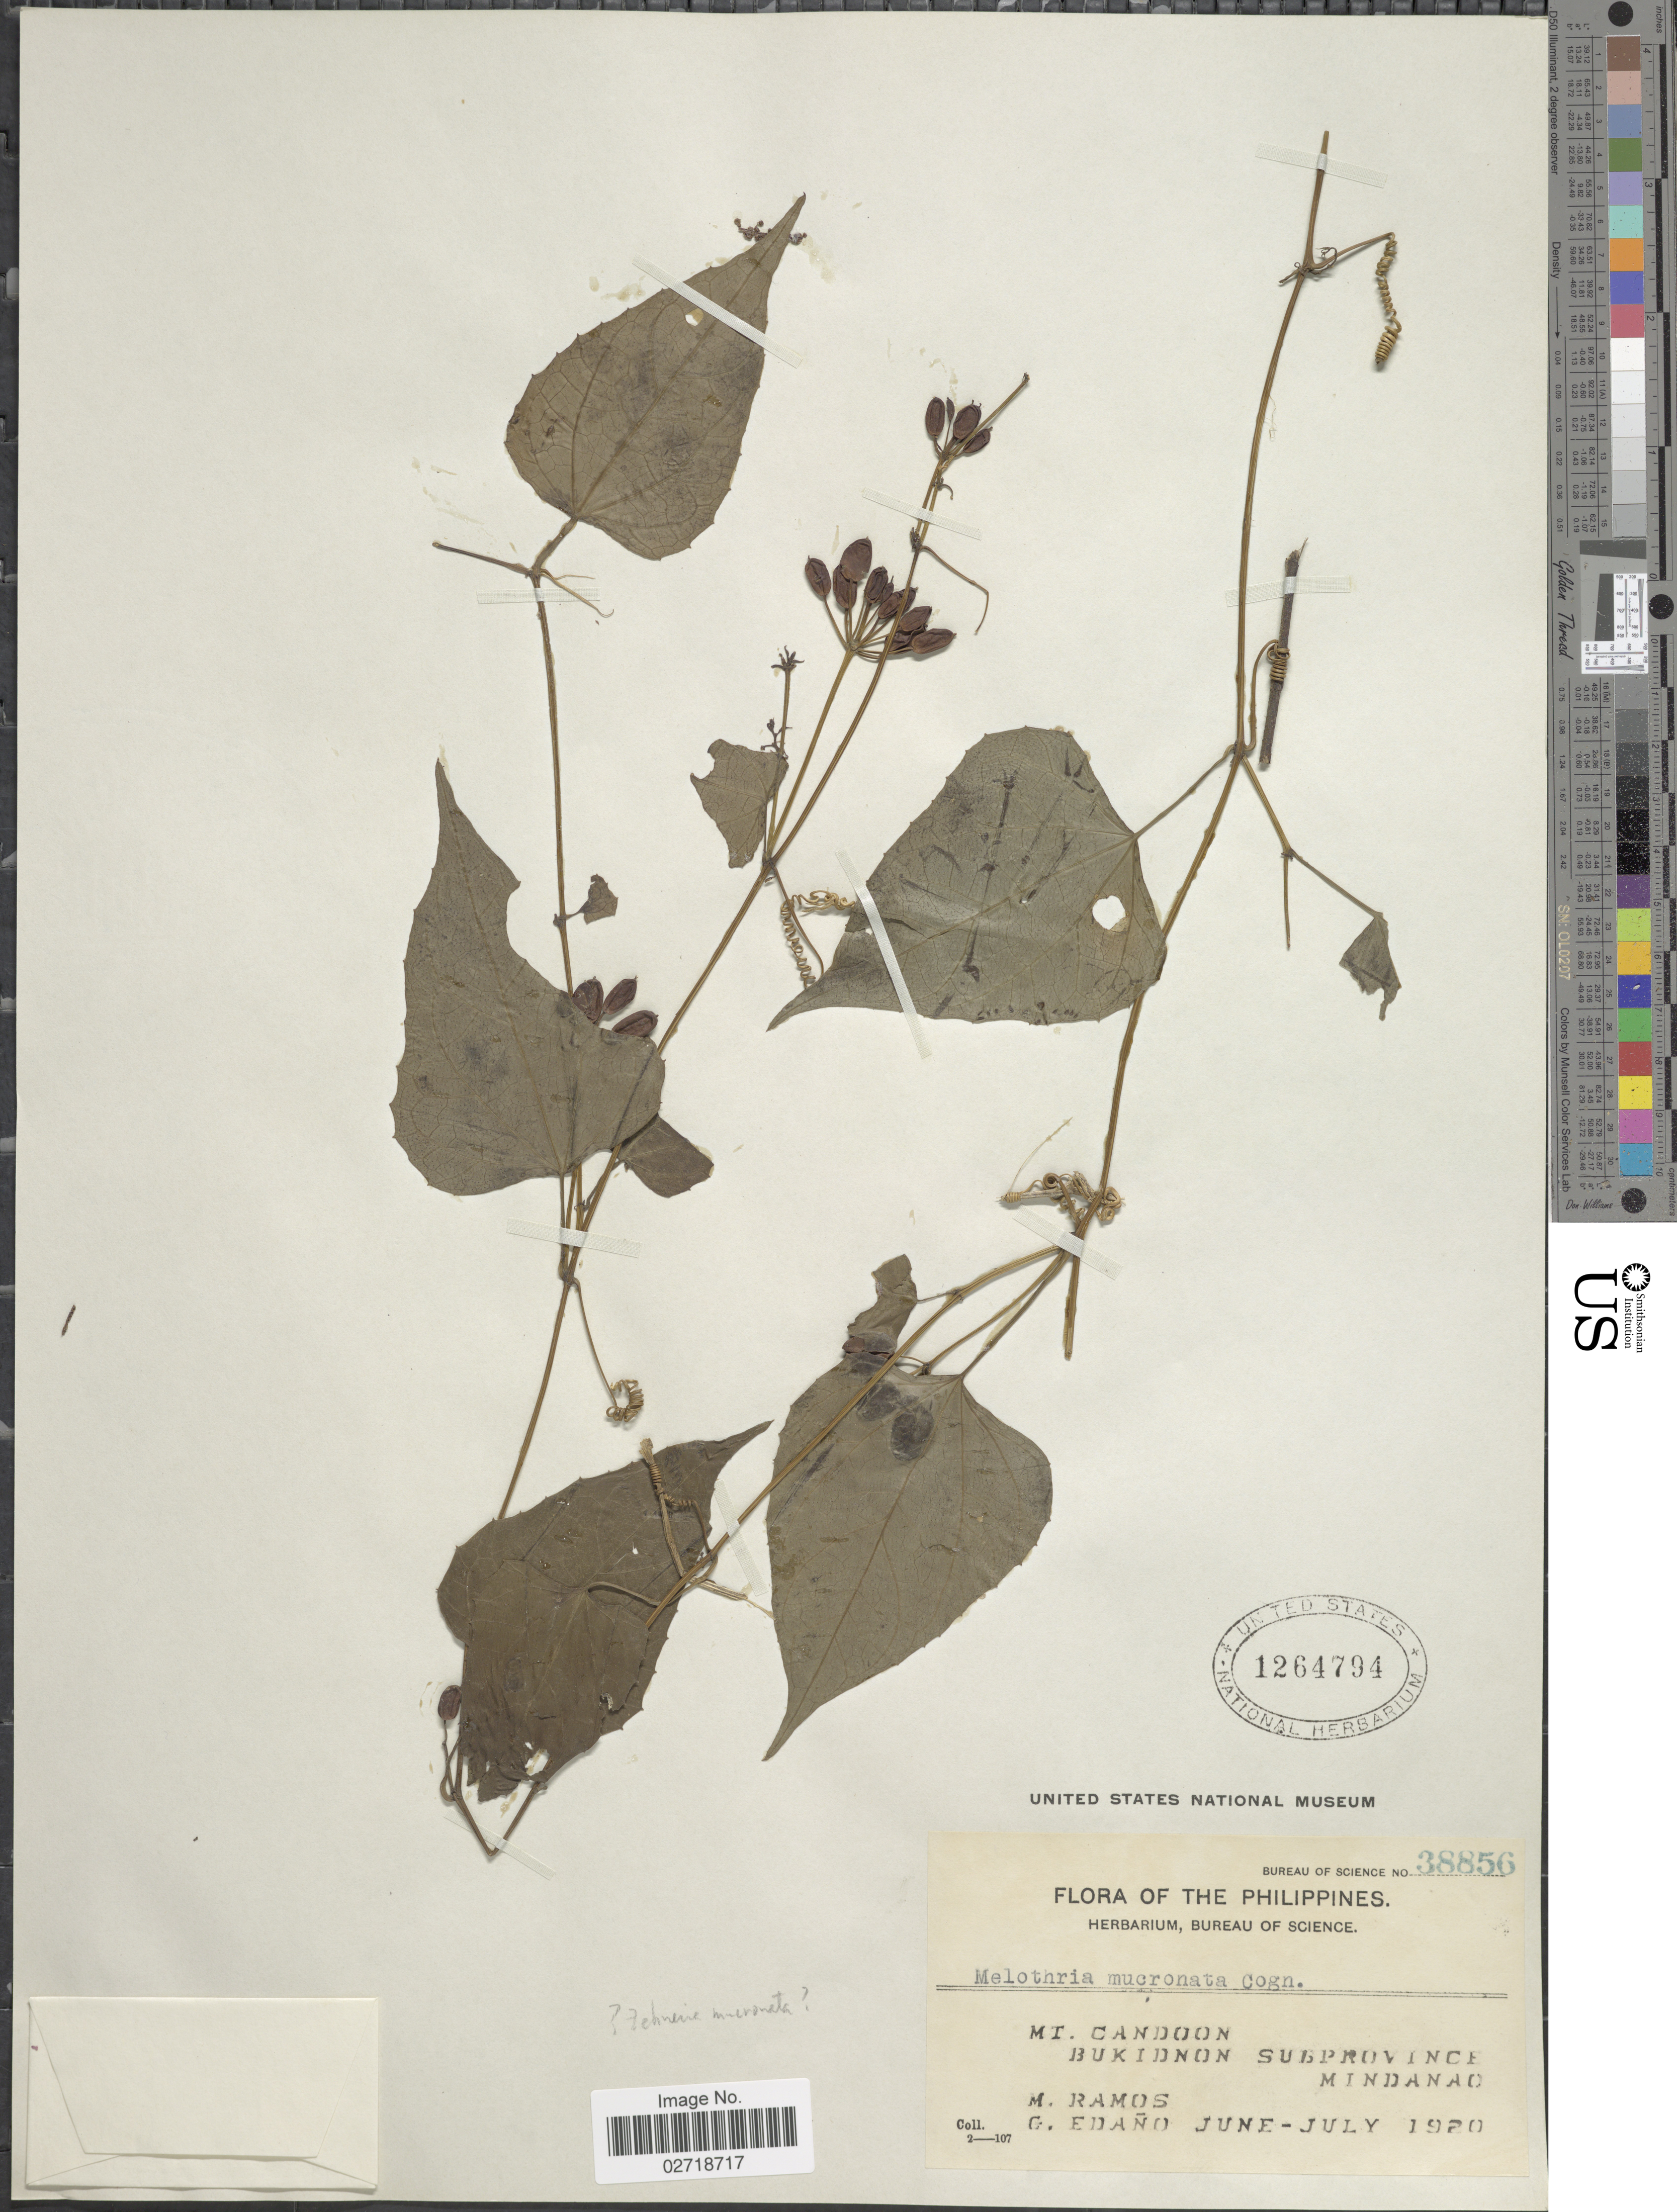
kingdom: Plantae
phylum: Tracheophyta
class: Magnoliopsida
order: Cucurbitales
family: Cucurbitaceae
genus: Zehneria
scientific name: Zehneria mucronata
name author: (Blume) Miq.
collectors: M. Ramos & G. Edaño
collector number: Bureau of Science 38856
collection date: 1920-06/1920-07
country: Philippines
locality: Mt. Candoon. Bukidnon Subprovince, Mindanao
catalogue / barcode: US 1264794